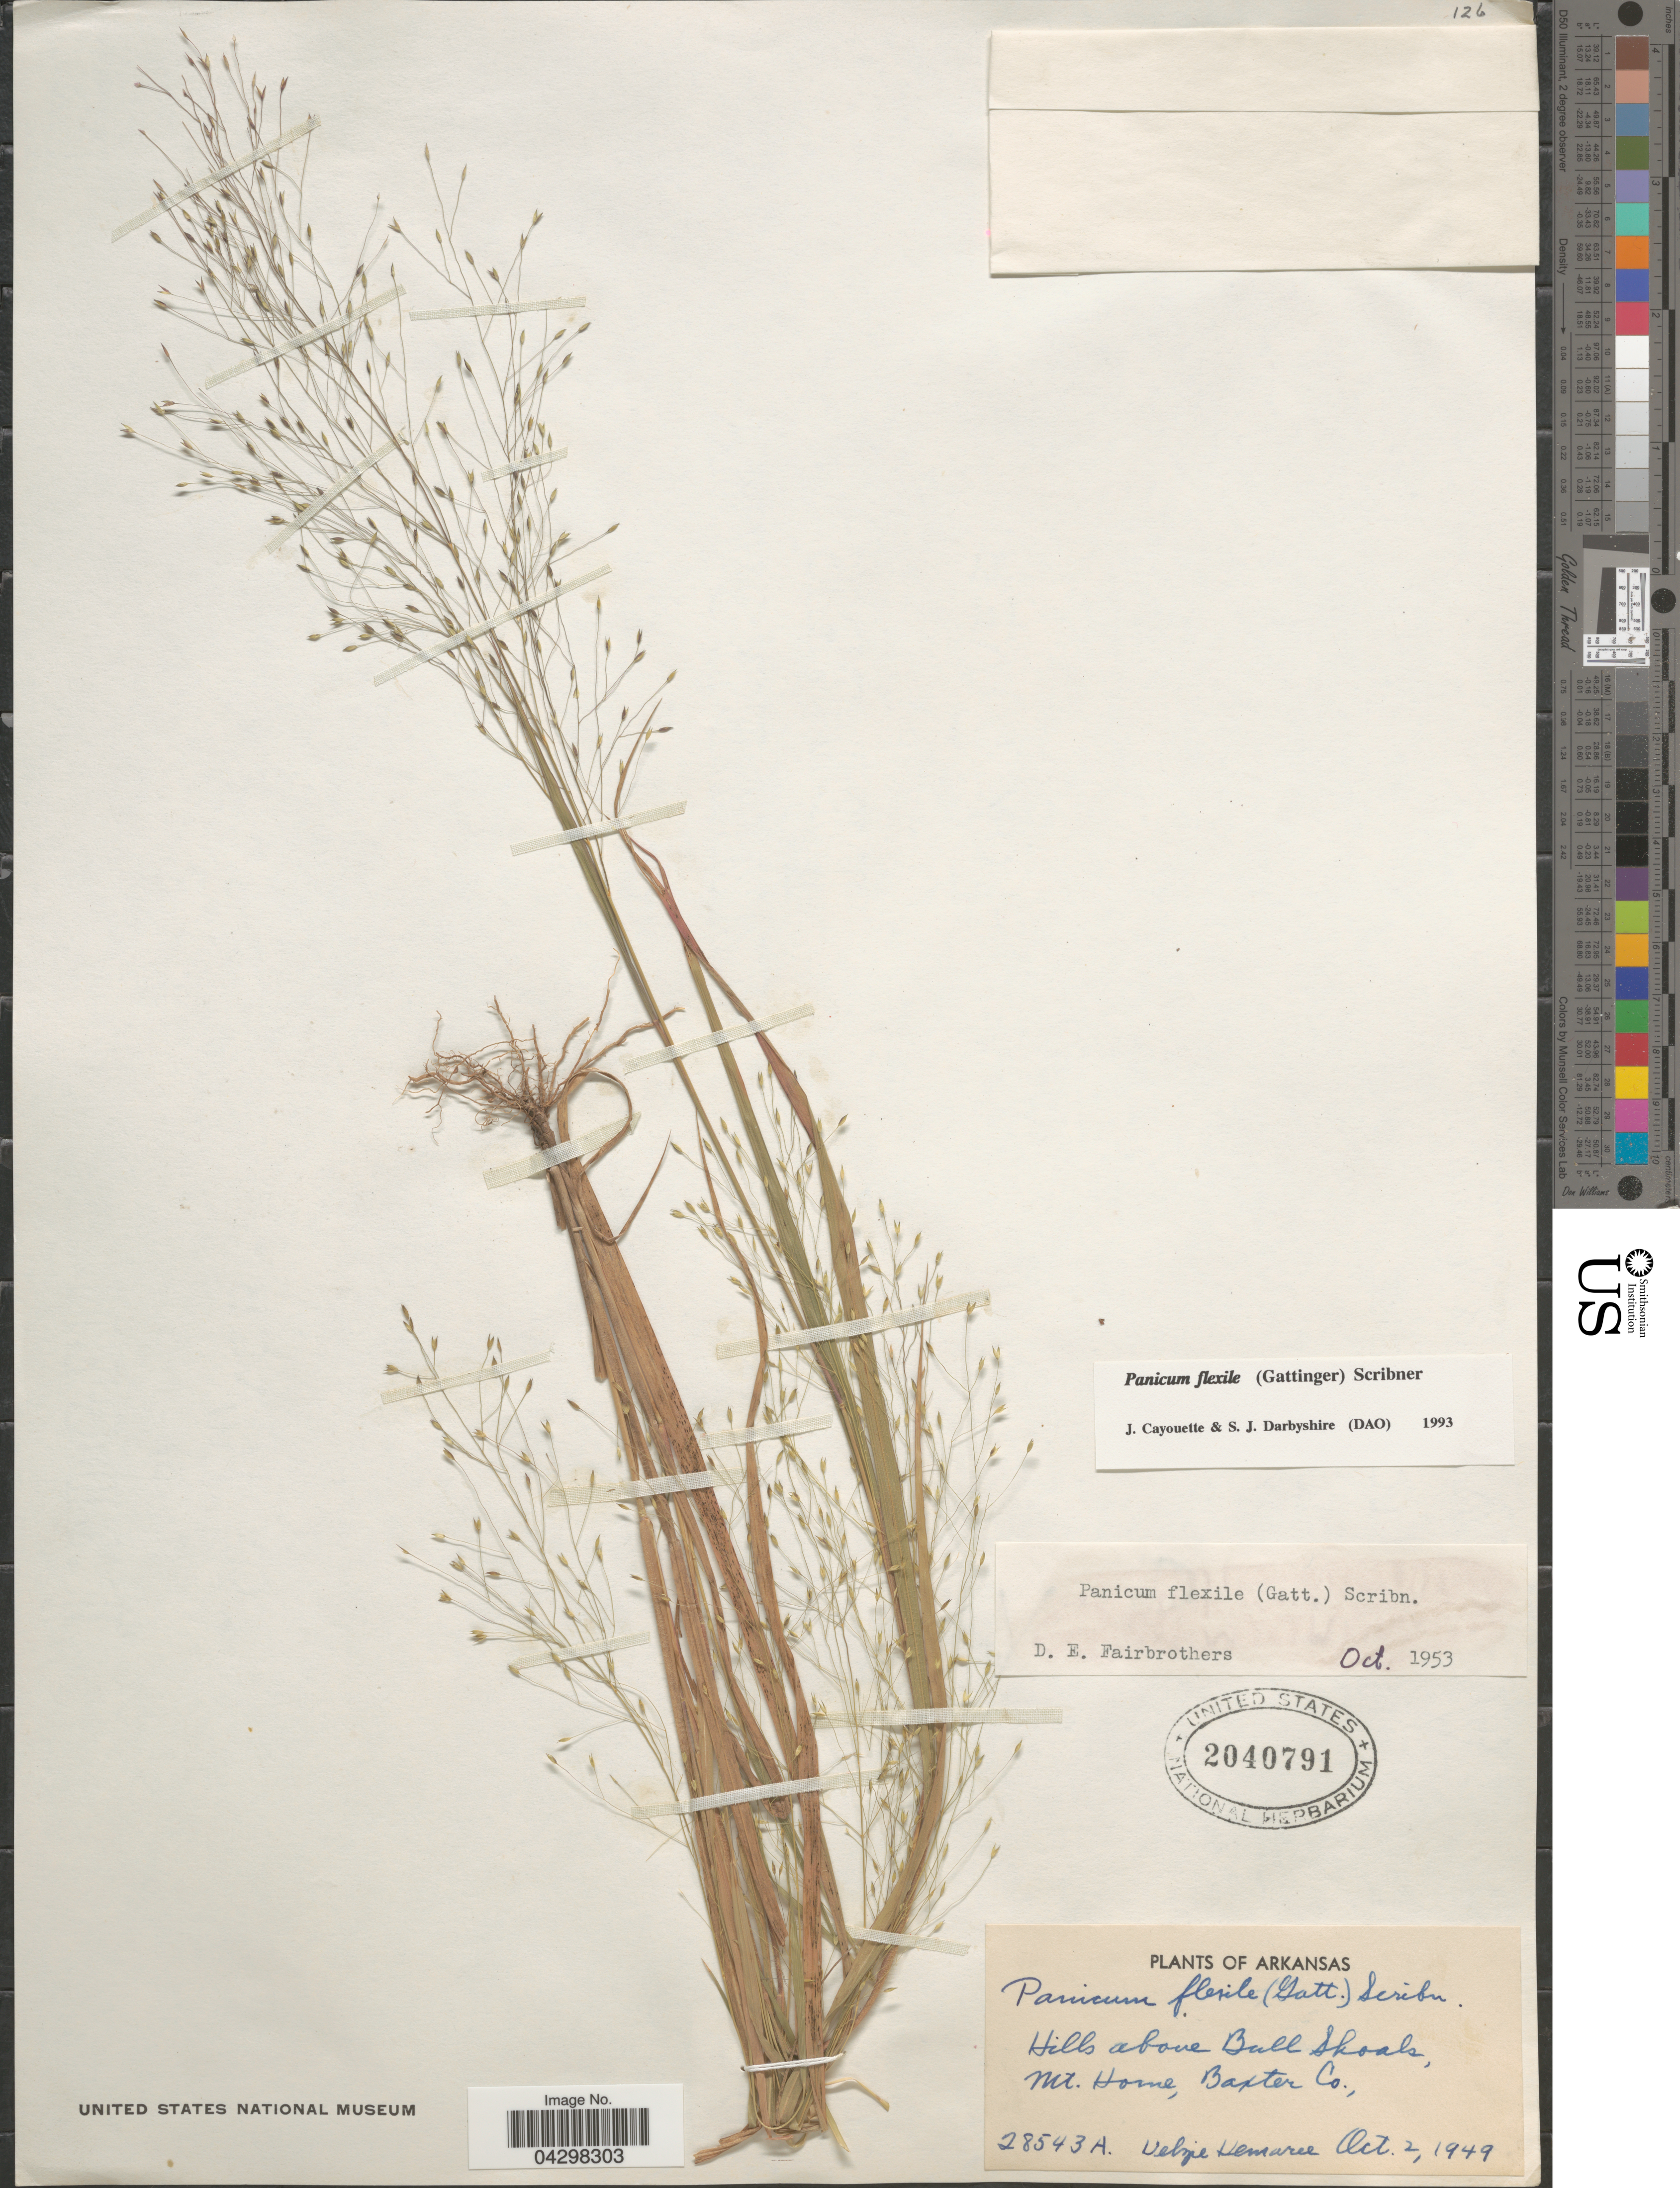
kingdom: Plantae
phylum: Tracheophyta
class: Liliopsida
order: Poales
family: Poaceae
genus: Panicum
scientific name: Panicum flexile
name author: (Gatt.) Scribn.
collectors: D. Demaree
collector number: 2854A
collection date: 1949-10-02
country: United States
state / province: Arkansas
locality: Hills above Bull Shoals, Mt. Home, Baxter Co.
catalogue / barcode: US 2040791